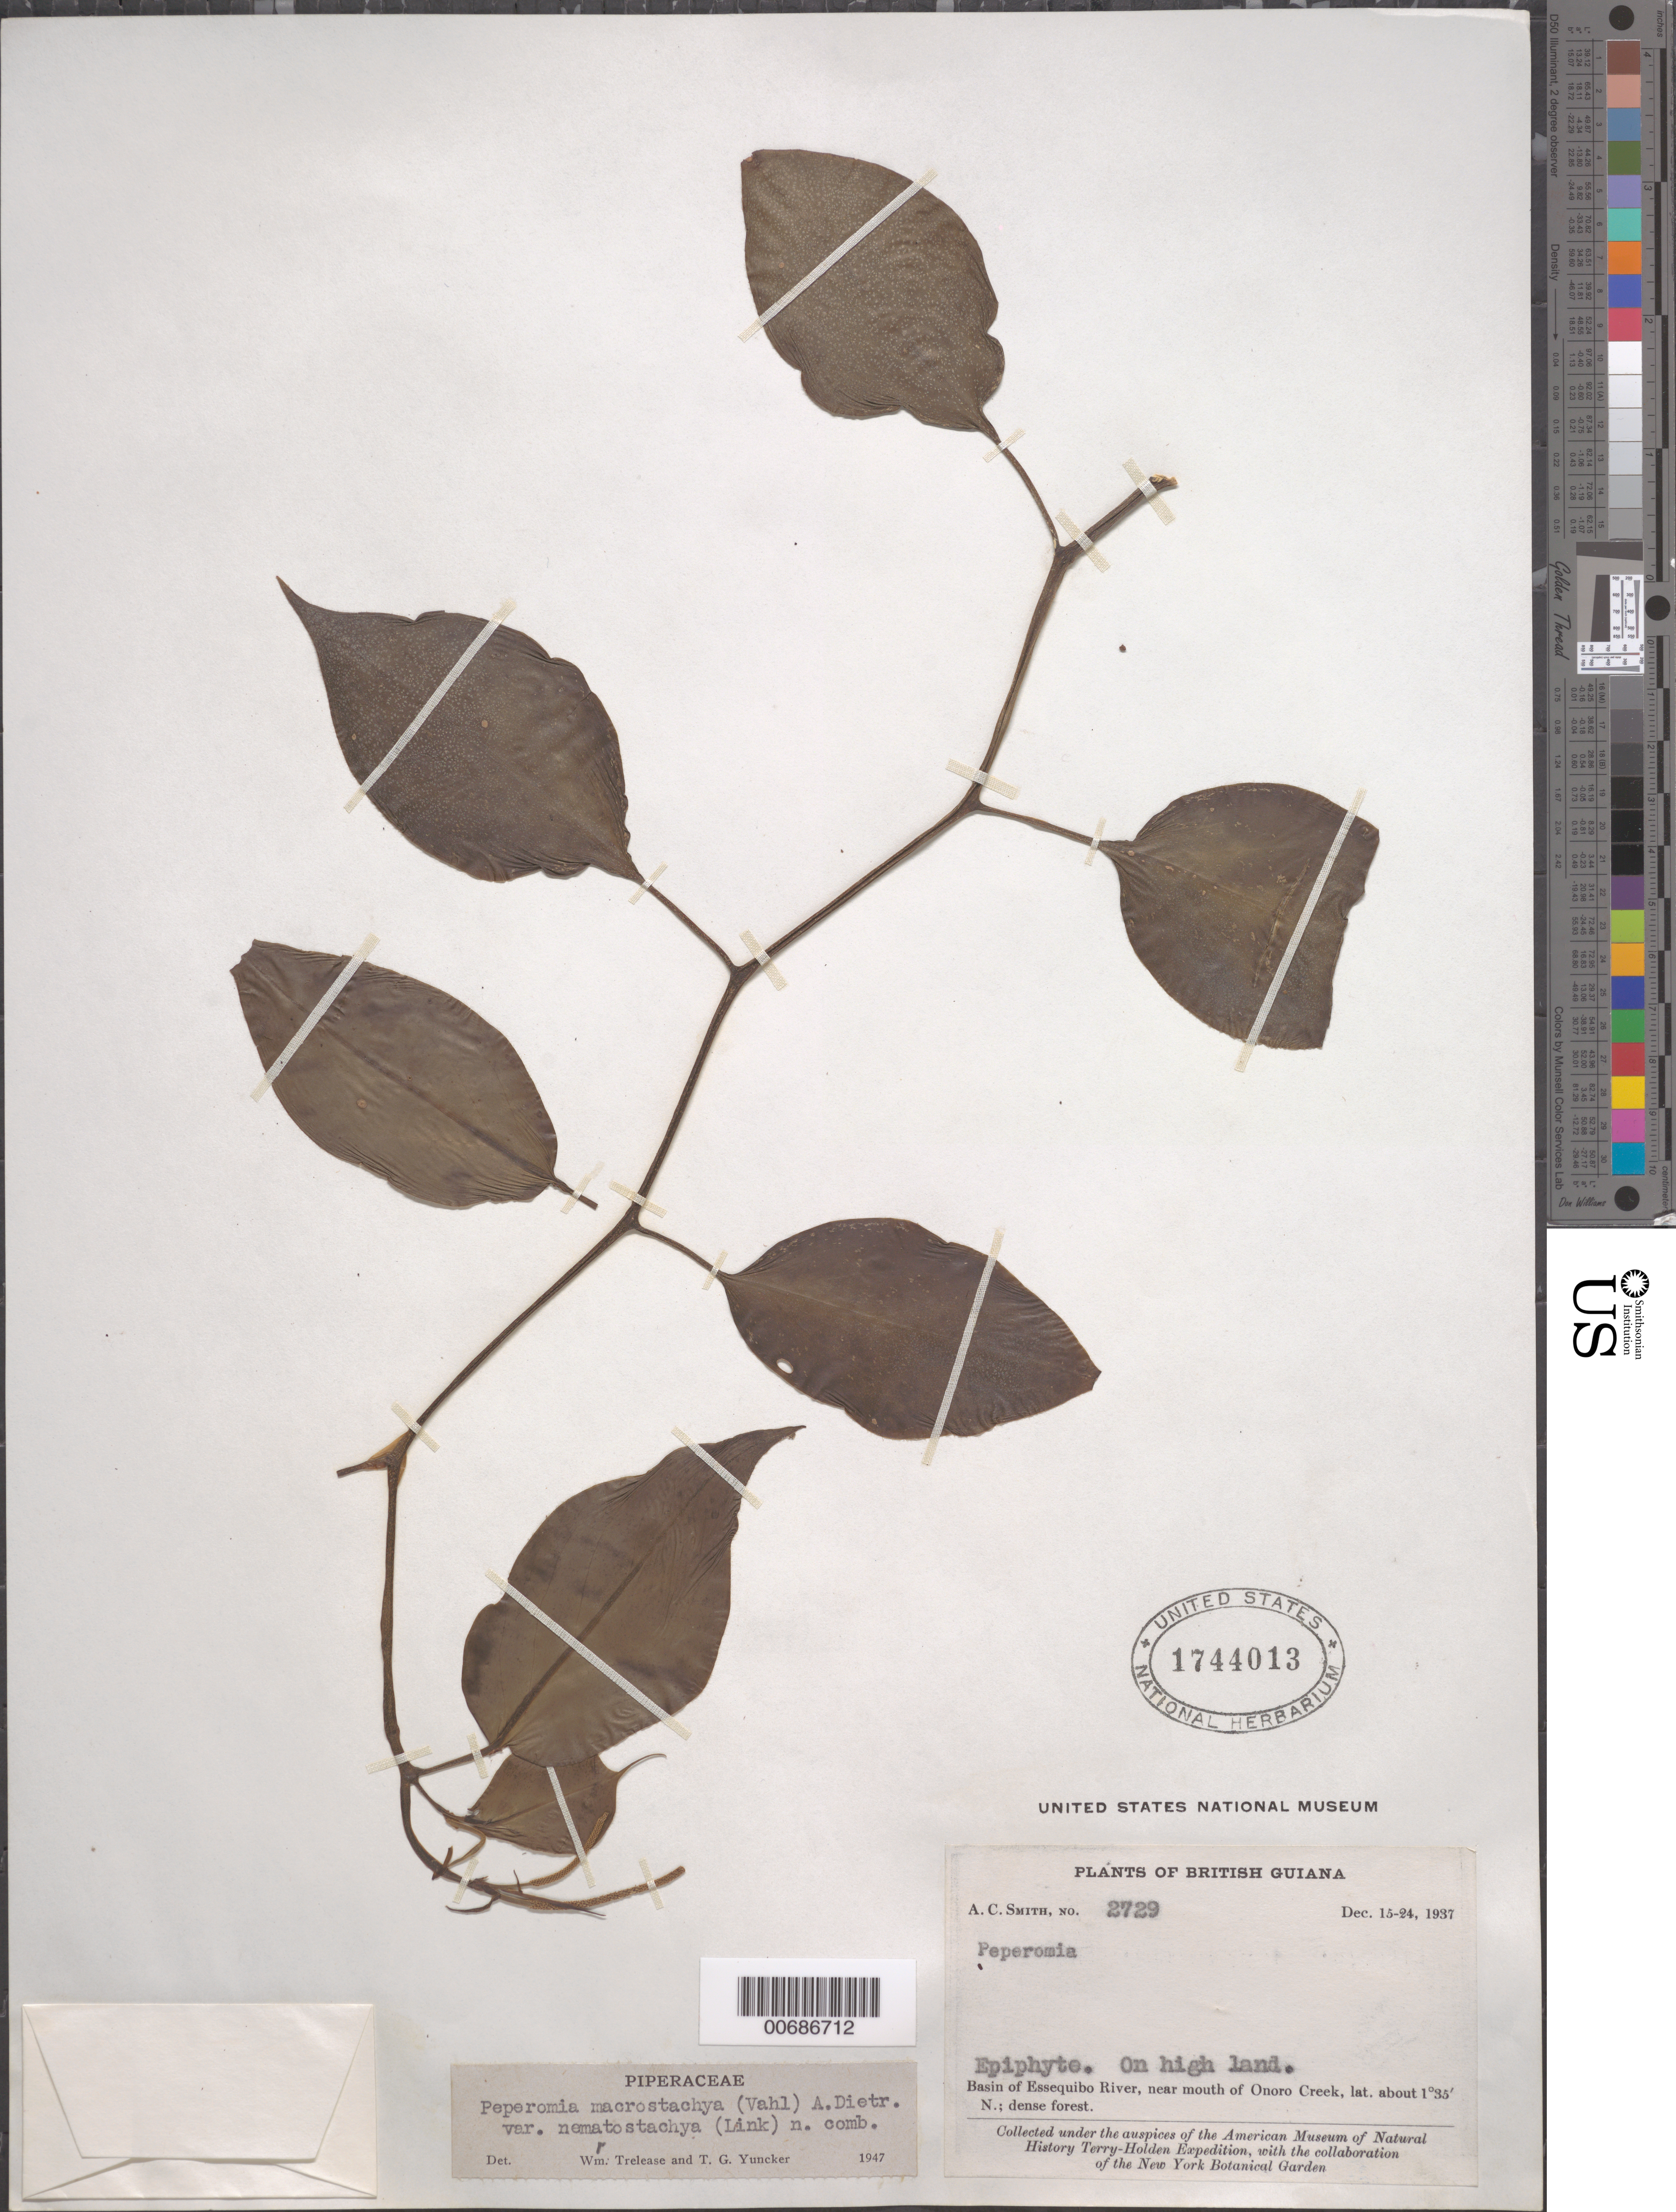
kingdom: Plantae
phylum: Tracheophyta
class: Magnoliopsida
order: Piperales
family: Piperaceae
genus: Peperomia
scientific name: Peperomia macrostachya var. nematostachya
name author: (Link) Trel. & Yunck.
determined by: Trelease, W.; Yuncker, T. G.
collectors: A. C. Smith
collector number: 2729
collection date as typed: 15-Dec-37 to 24-Dec-37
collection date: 1937-12-15/1937-12-24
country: Guyana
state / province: U. Takutu-U. Essequibo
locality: Onoro Creek (near mouth), Essequibo River basin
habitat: On high land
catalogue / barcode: US 1744013